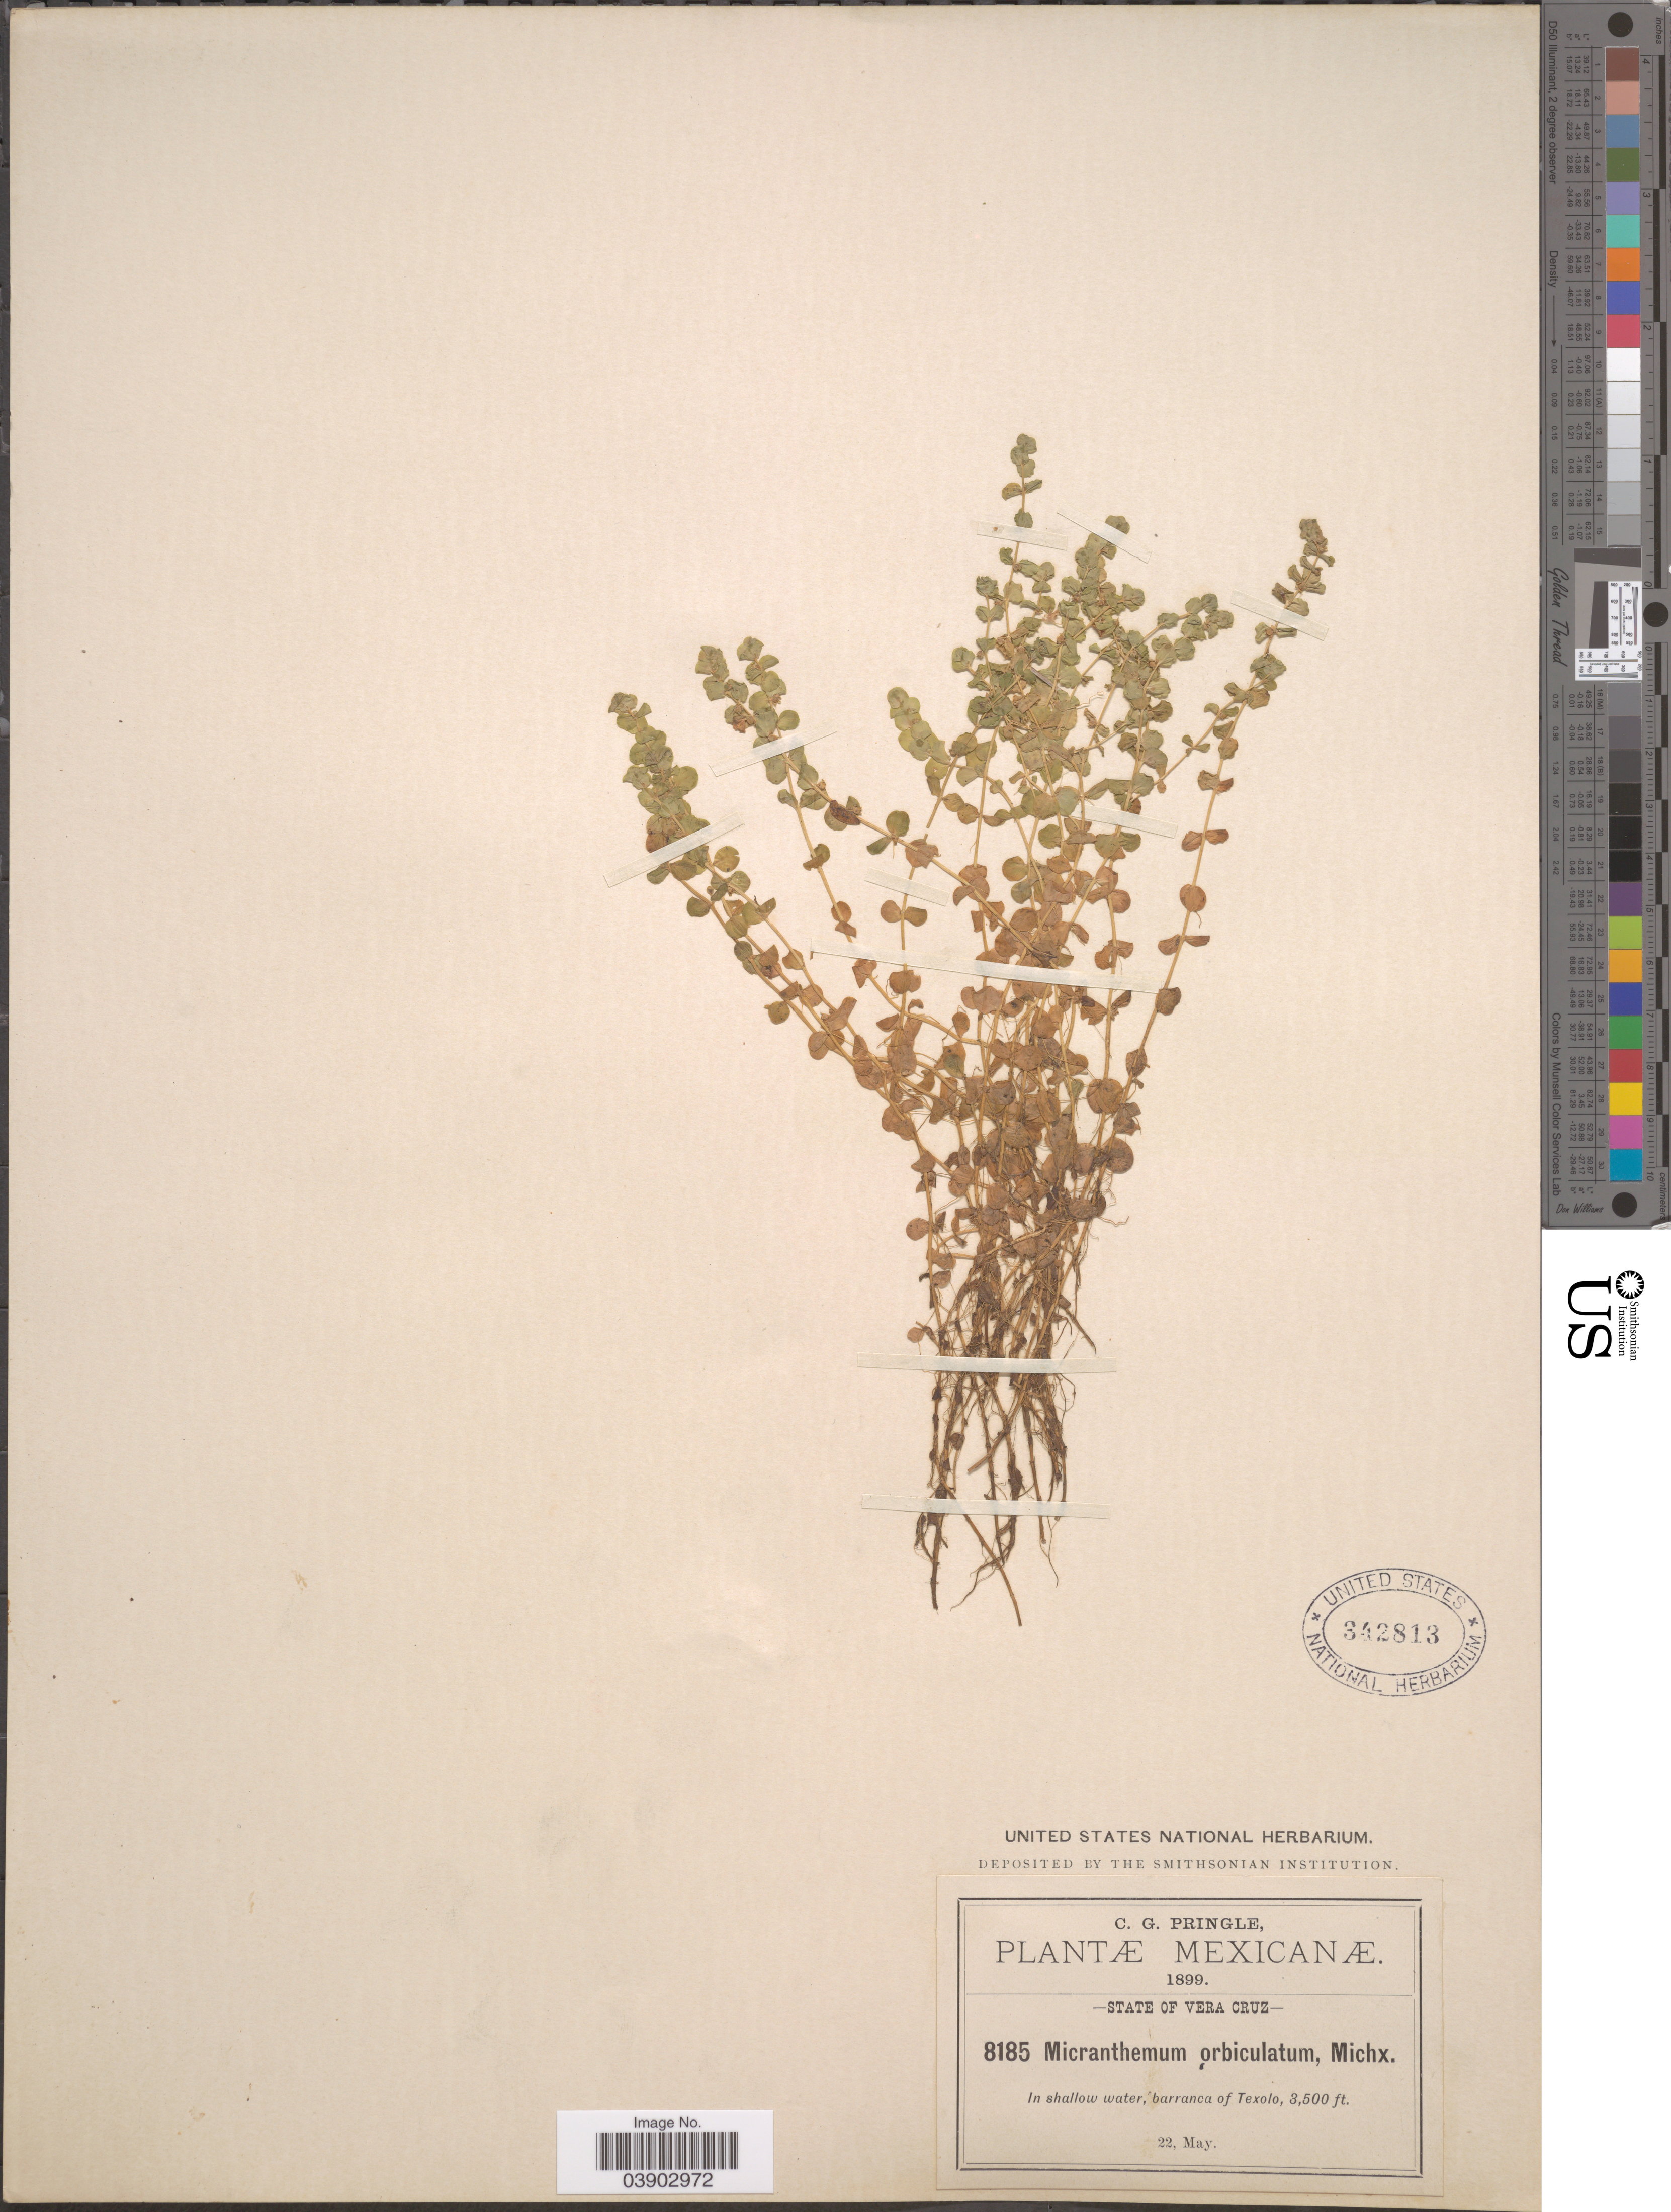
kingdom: Plantae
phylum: Tracheophyta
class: Magnoliopsida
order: Lamiales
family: Linderniaceae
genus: Micranthemum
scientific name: Micranthemum orbiculatum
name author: Michx.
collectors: C. G. Pringle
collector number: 8185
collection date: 1899-05-22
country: Mexico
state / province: Veracruz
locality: States Vera Cruz. Barranca of Texolo.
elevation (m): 1067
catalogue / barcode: US 342813